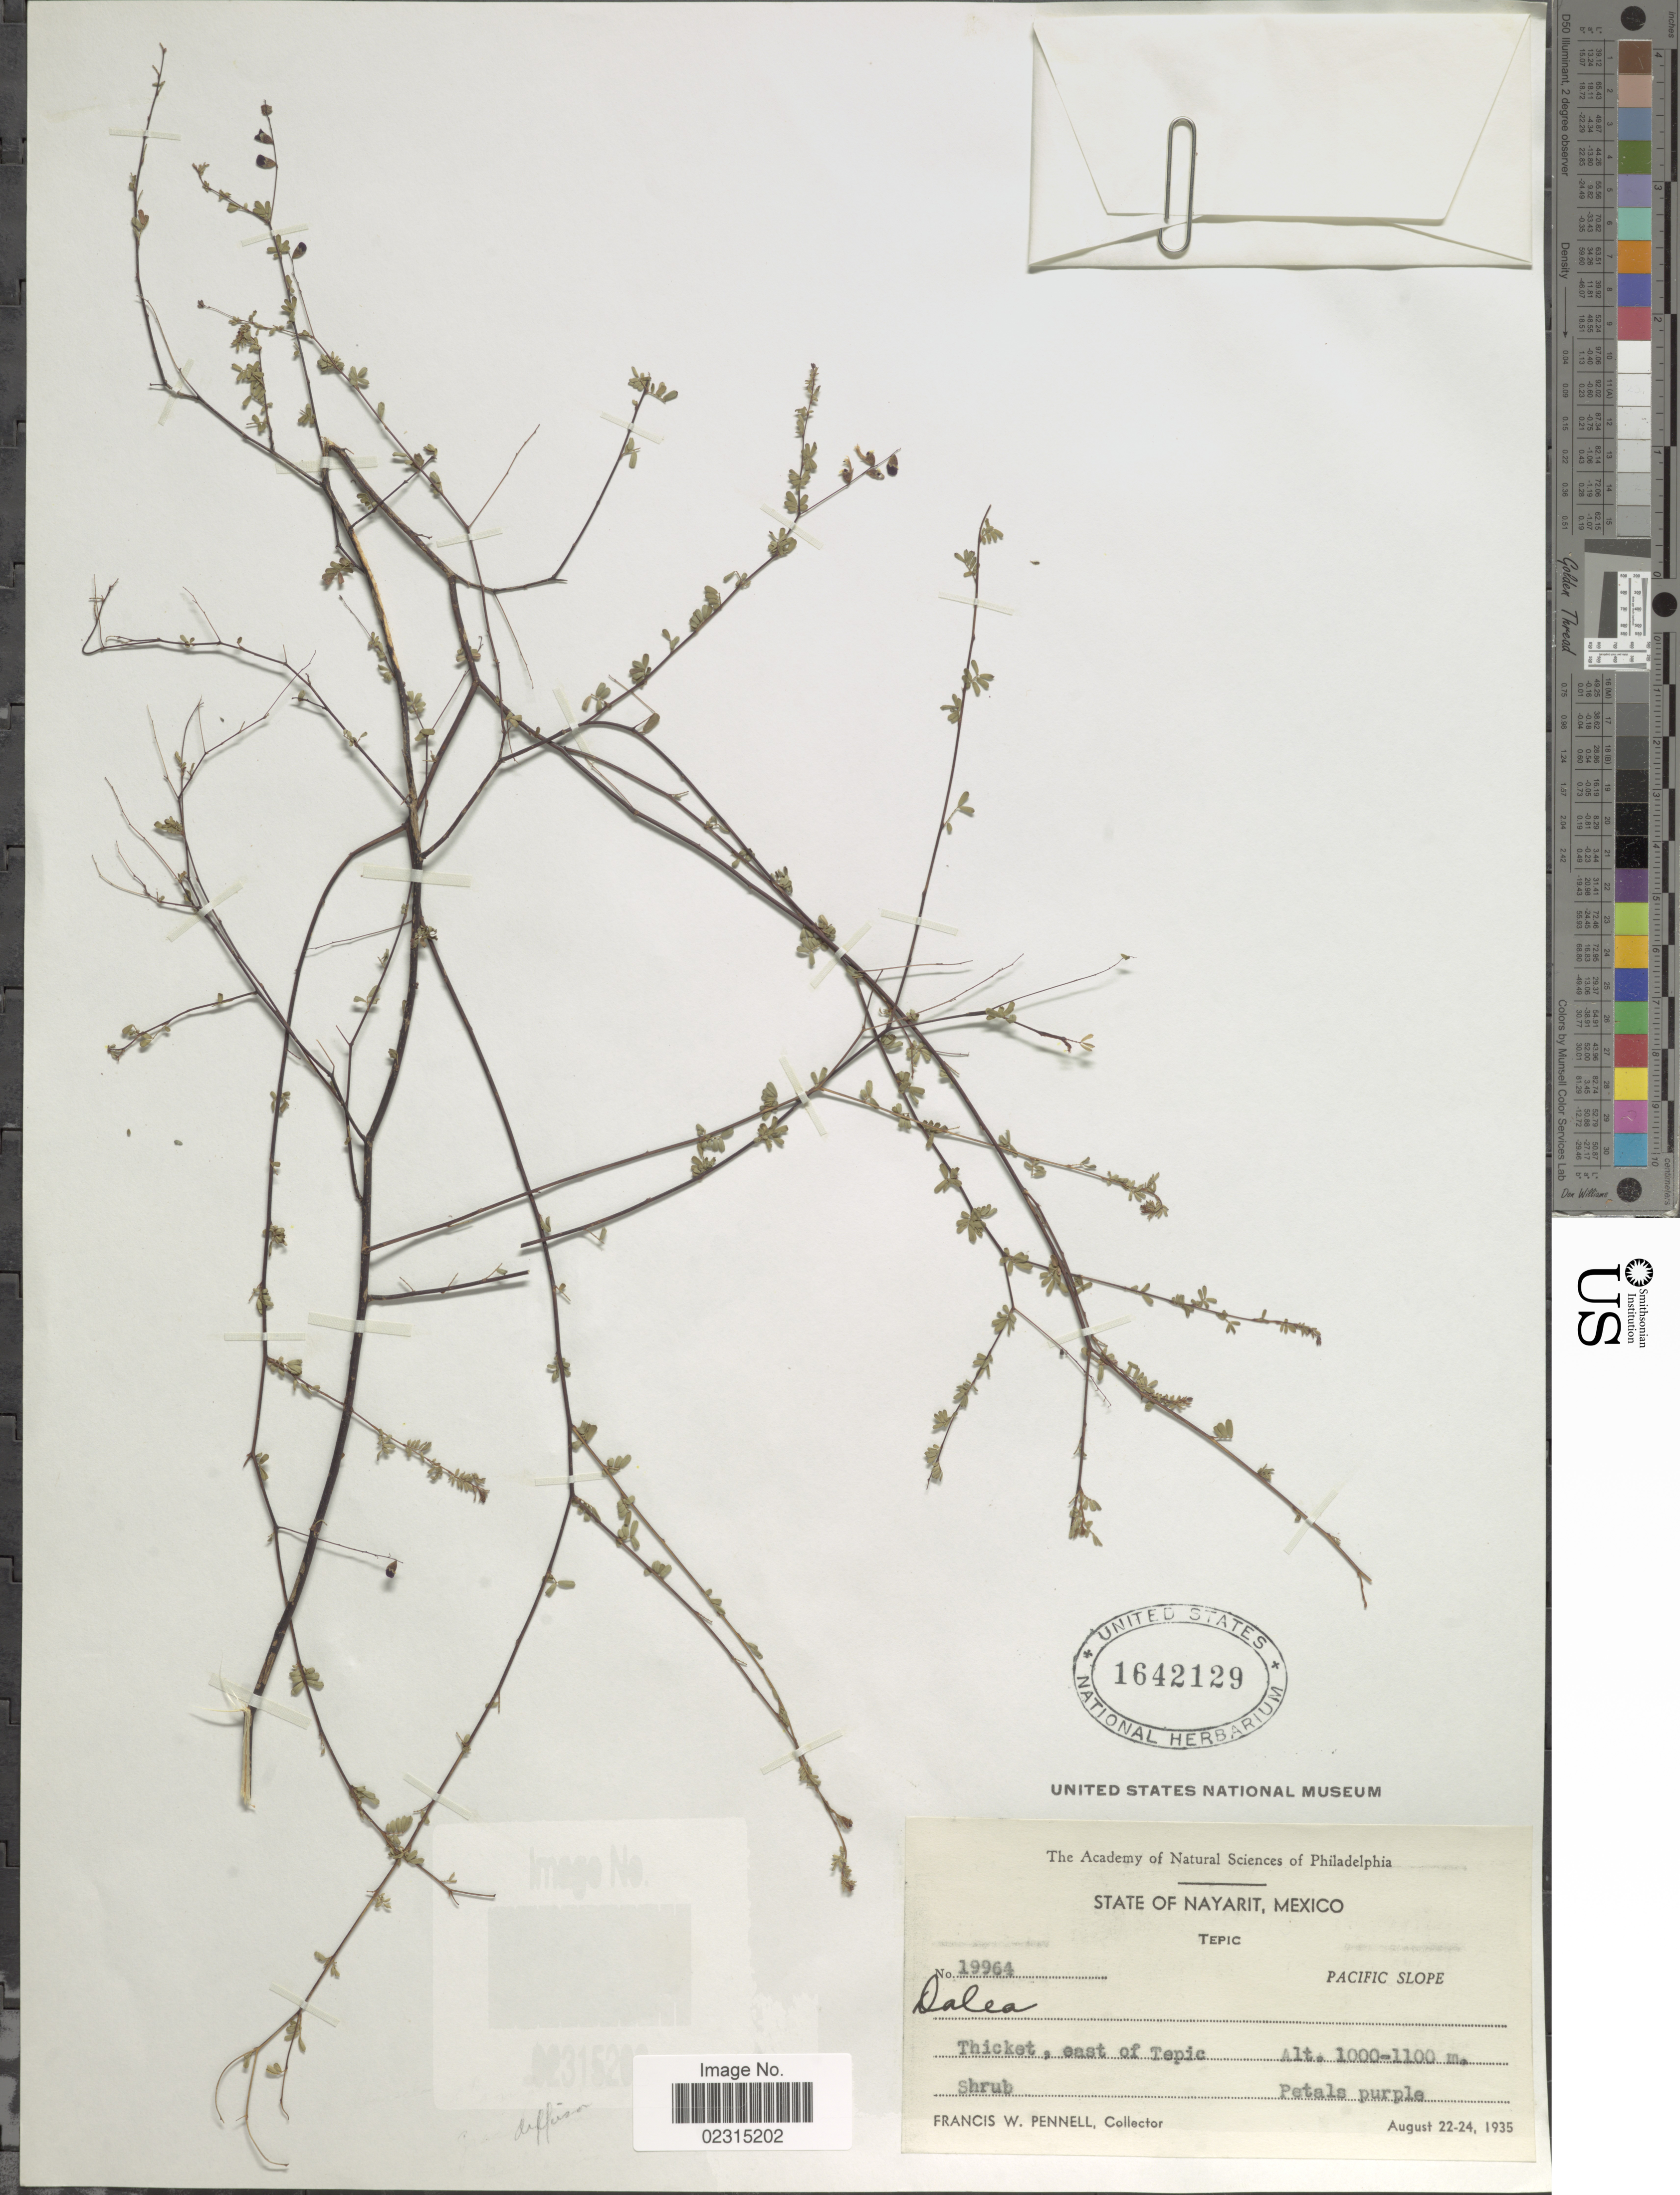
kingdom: Plantae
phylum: Tracheophyta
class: Magnoliopsida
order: Fabales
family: Fabaceae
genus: Marina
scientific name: Marina diffusa var. diffusa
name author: (Moric.) Barneby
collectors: F. W. Pennell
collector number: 19964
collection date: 1935-08-22/1935-08-24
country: Mexico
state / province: Nayarit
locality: Tepic, Pacific Slopes, Thicket, east of Tepic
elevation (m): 1000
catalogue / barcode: US 1642129